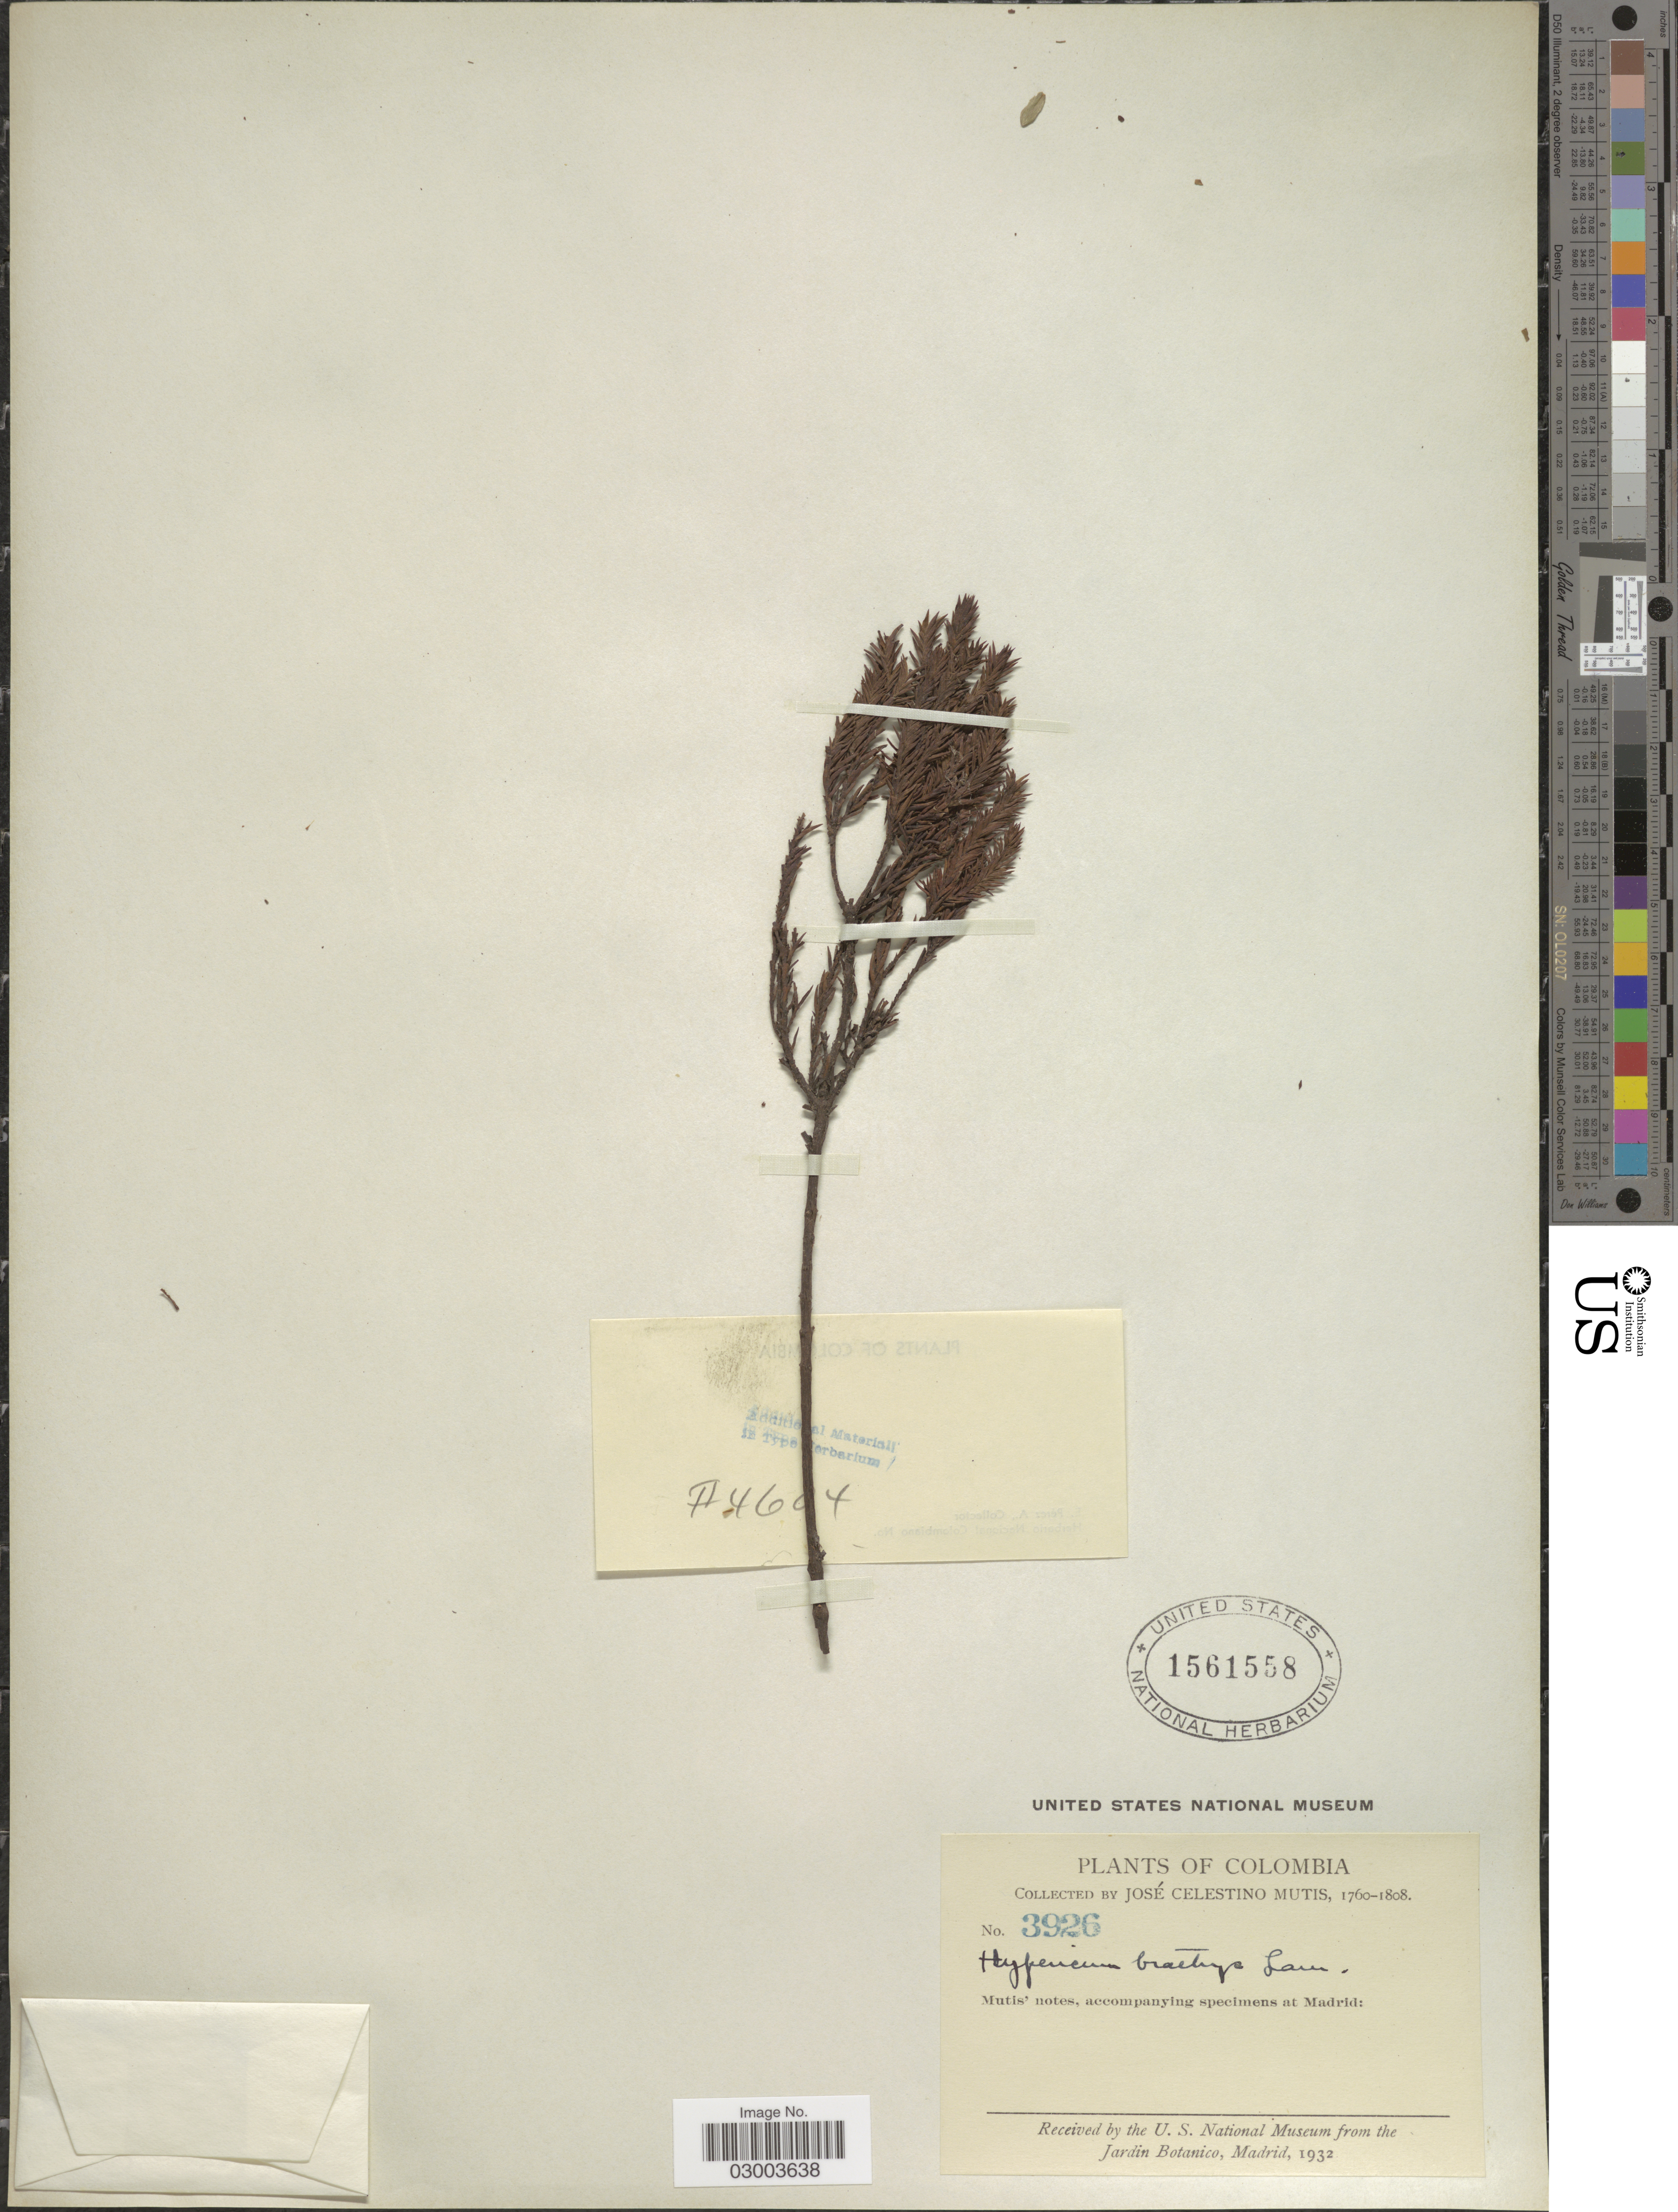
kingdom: Plantae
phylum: Tracheophyta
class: Magnoliopsida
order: Malpighiales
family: Hypericaceae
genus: Hypericum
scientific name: Hypericum juniperinum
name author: Kunth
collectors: J. C. B. Mutis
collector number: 3926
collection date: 1760/1808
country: Colombia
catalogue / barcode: US 1561558